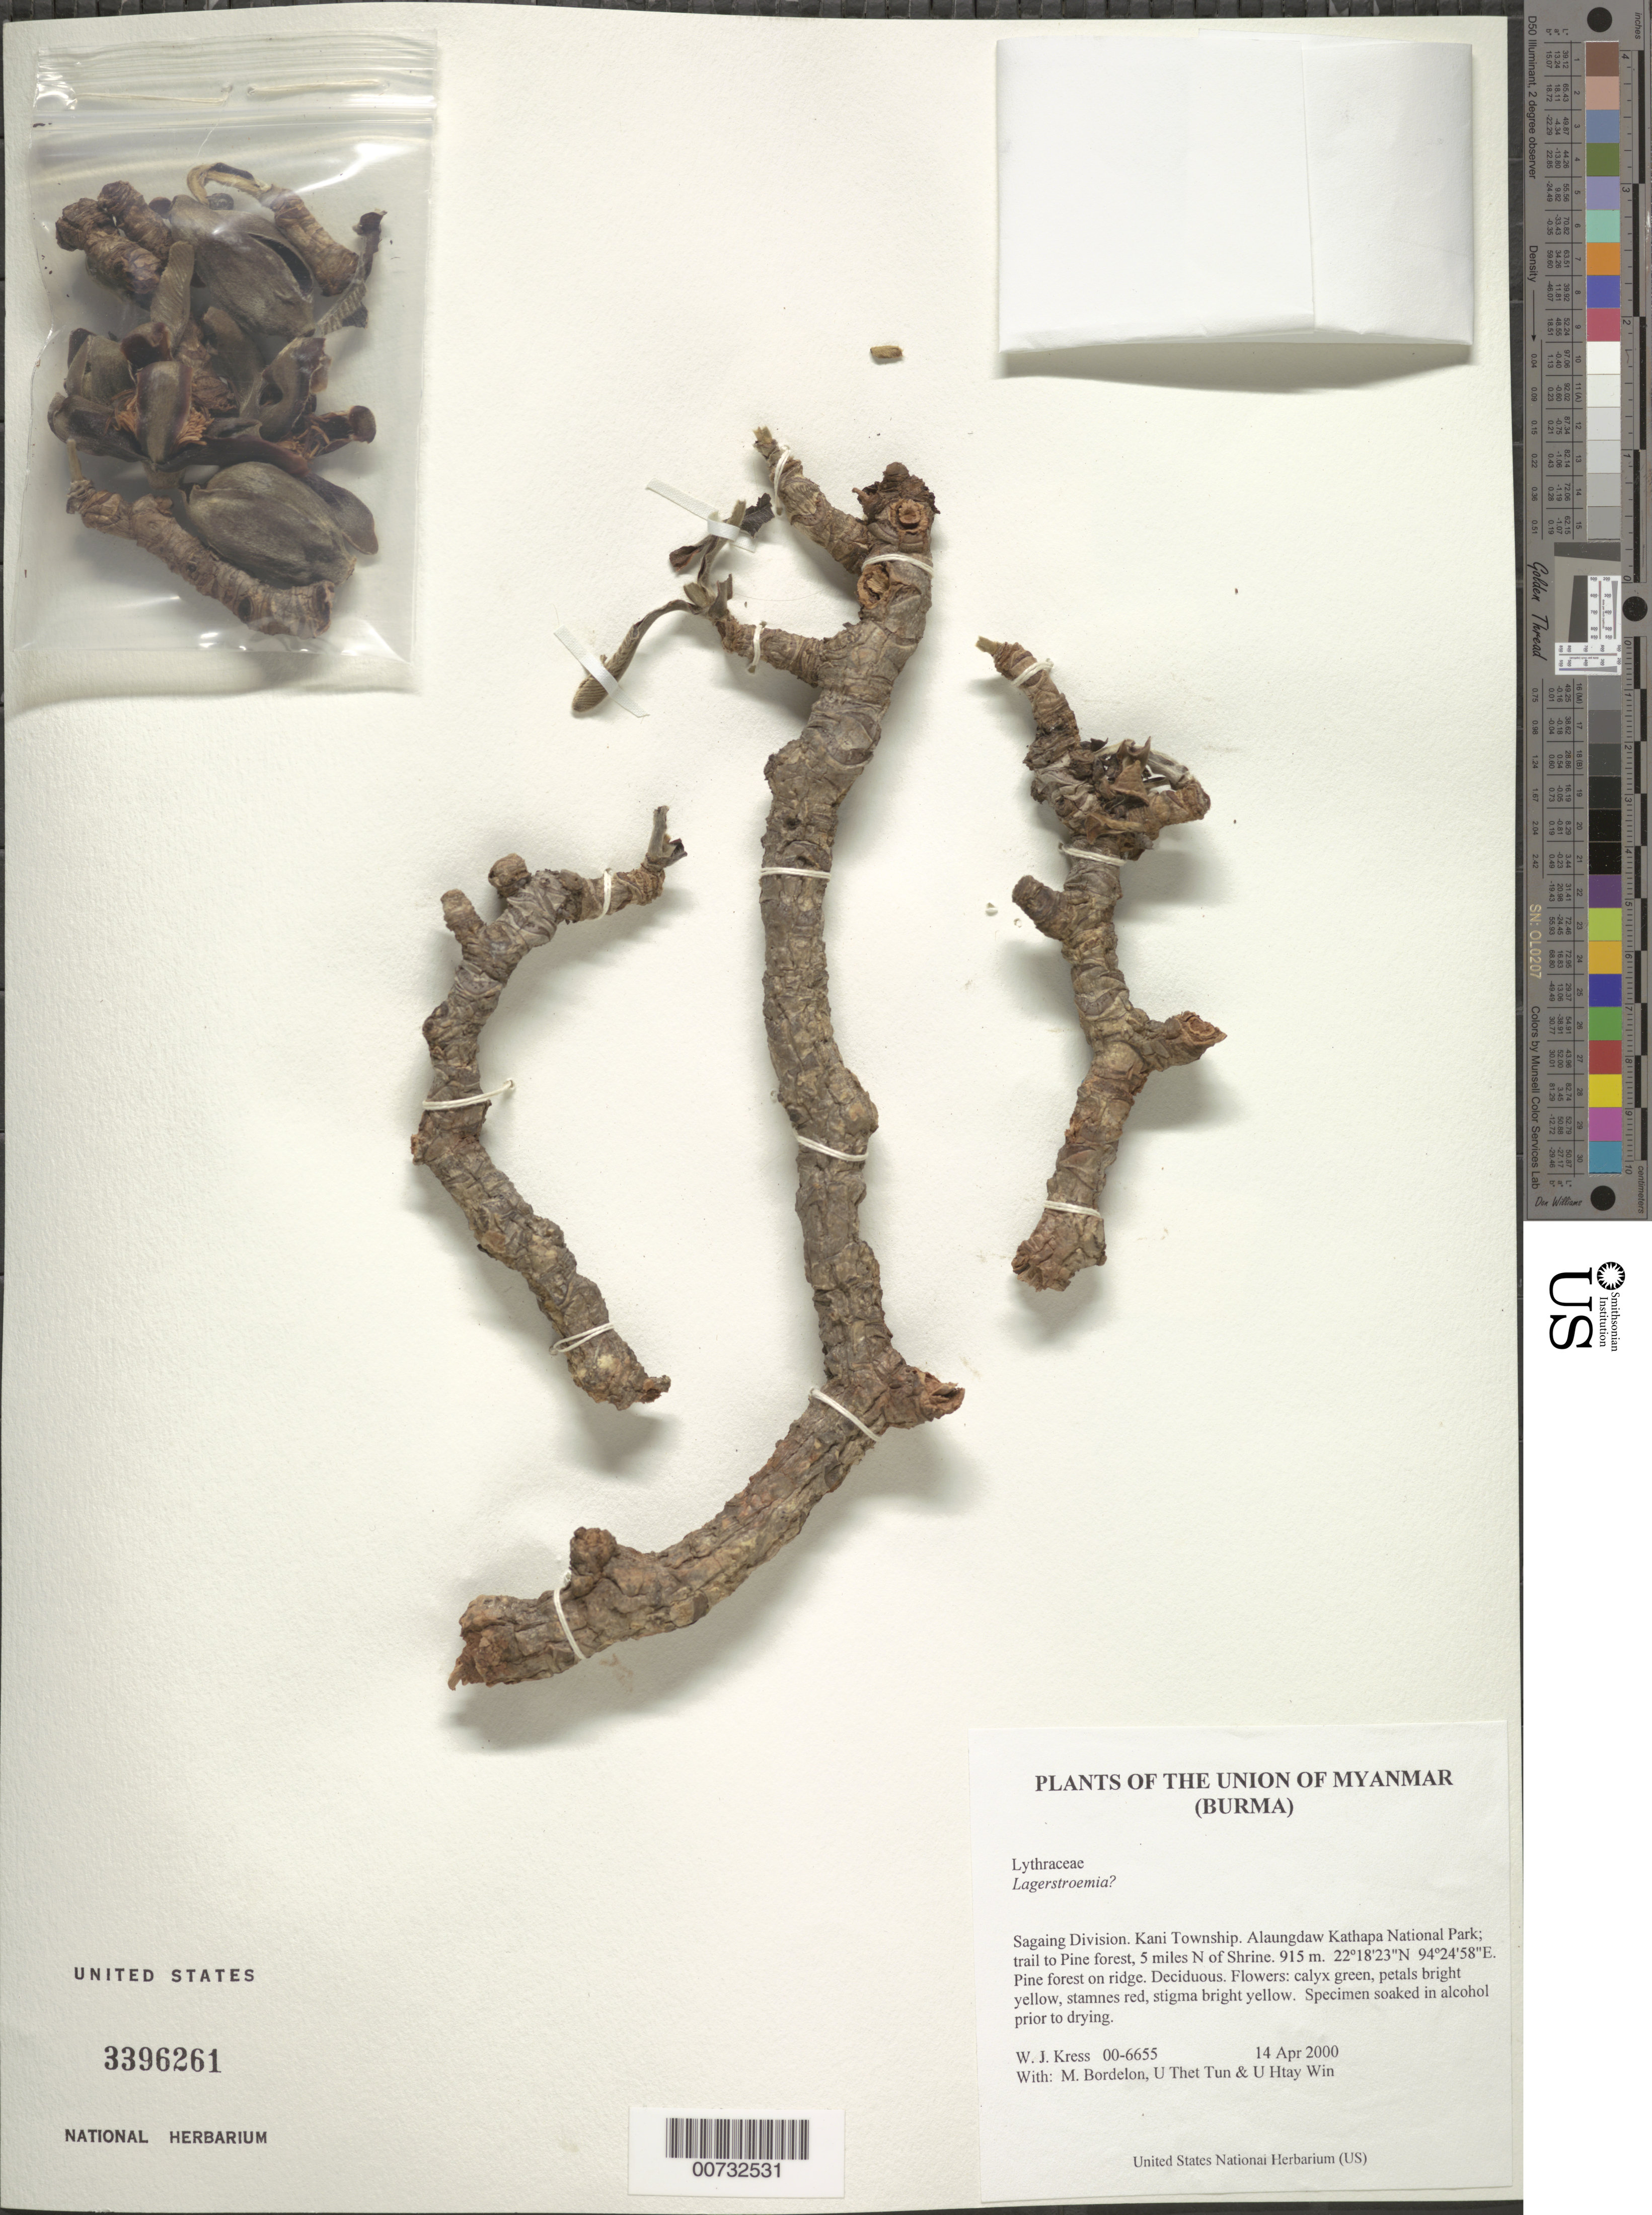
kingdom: Plantae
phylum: Tracheophyta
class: Magnoliopsida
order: Myrtales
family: Lythraceae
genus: Lagerstroemia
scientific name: Lagerstroemia sp.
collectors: W. J. Kress, M. Bordelon, Thet Htun & U Htay Win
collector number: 00-6655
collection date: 2000-04-14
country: Myanmar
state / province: Sagaing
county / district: Kani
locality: Alaungdaw Kathapa National Park; trail to Pine forest, 5 miles N of Shrine.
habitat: Pine forest on ridge.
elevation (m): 915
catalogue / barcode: US 3396261